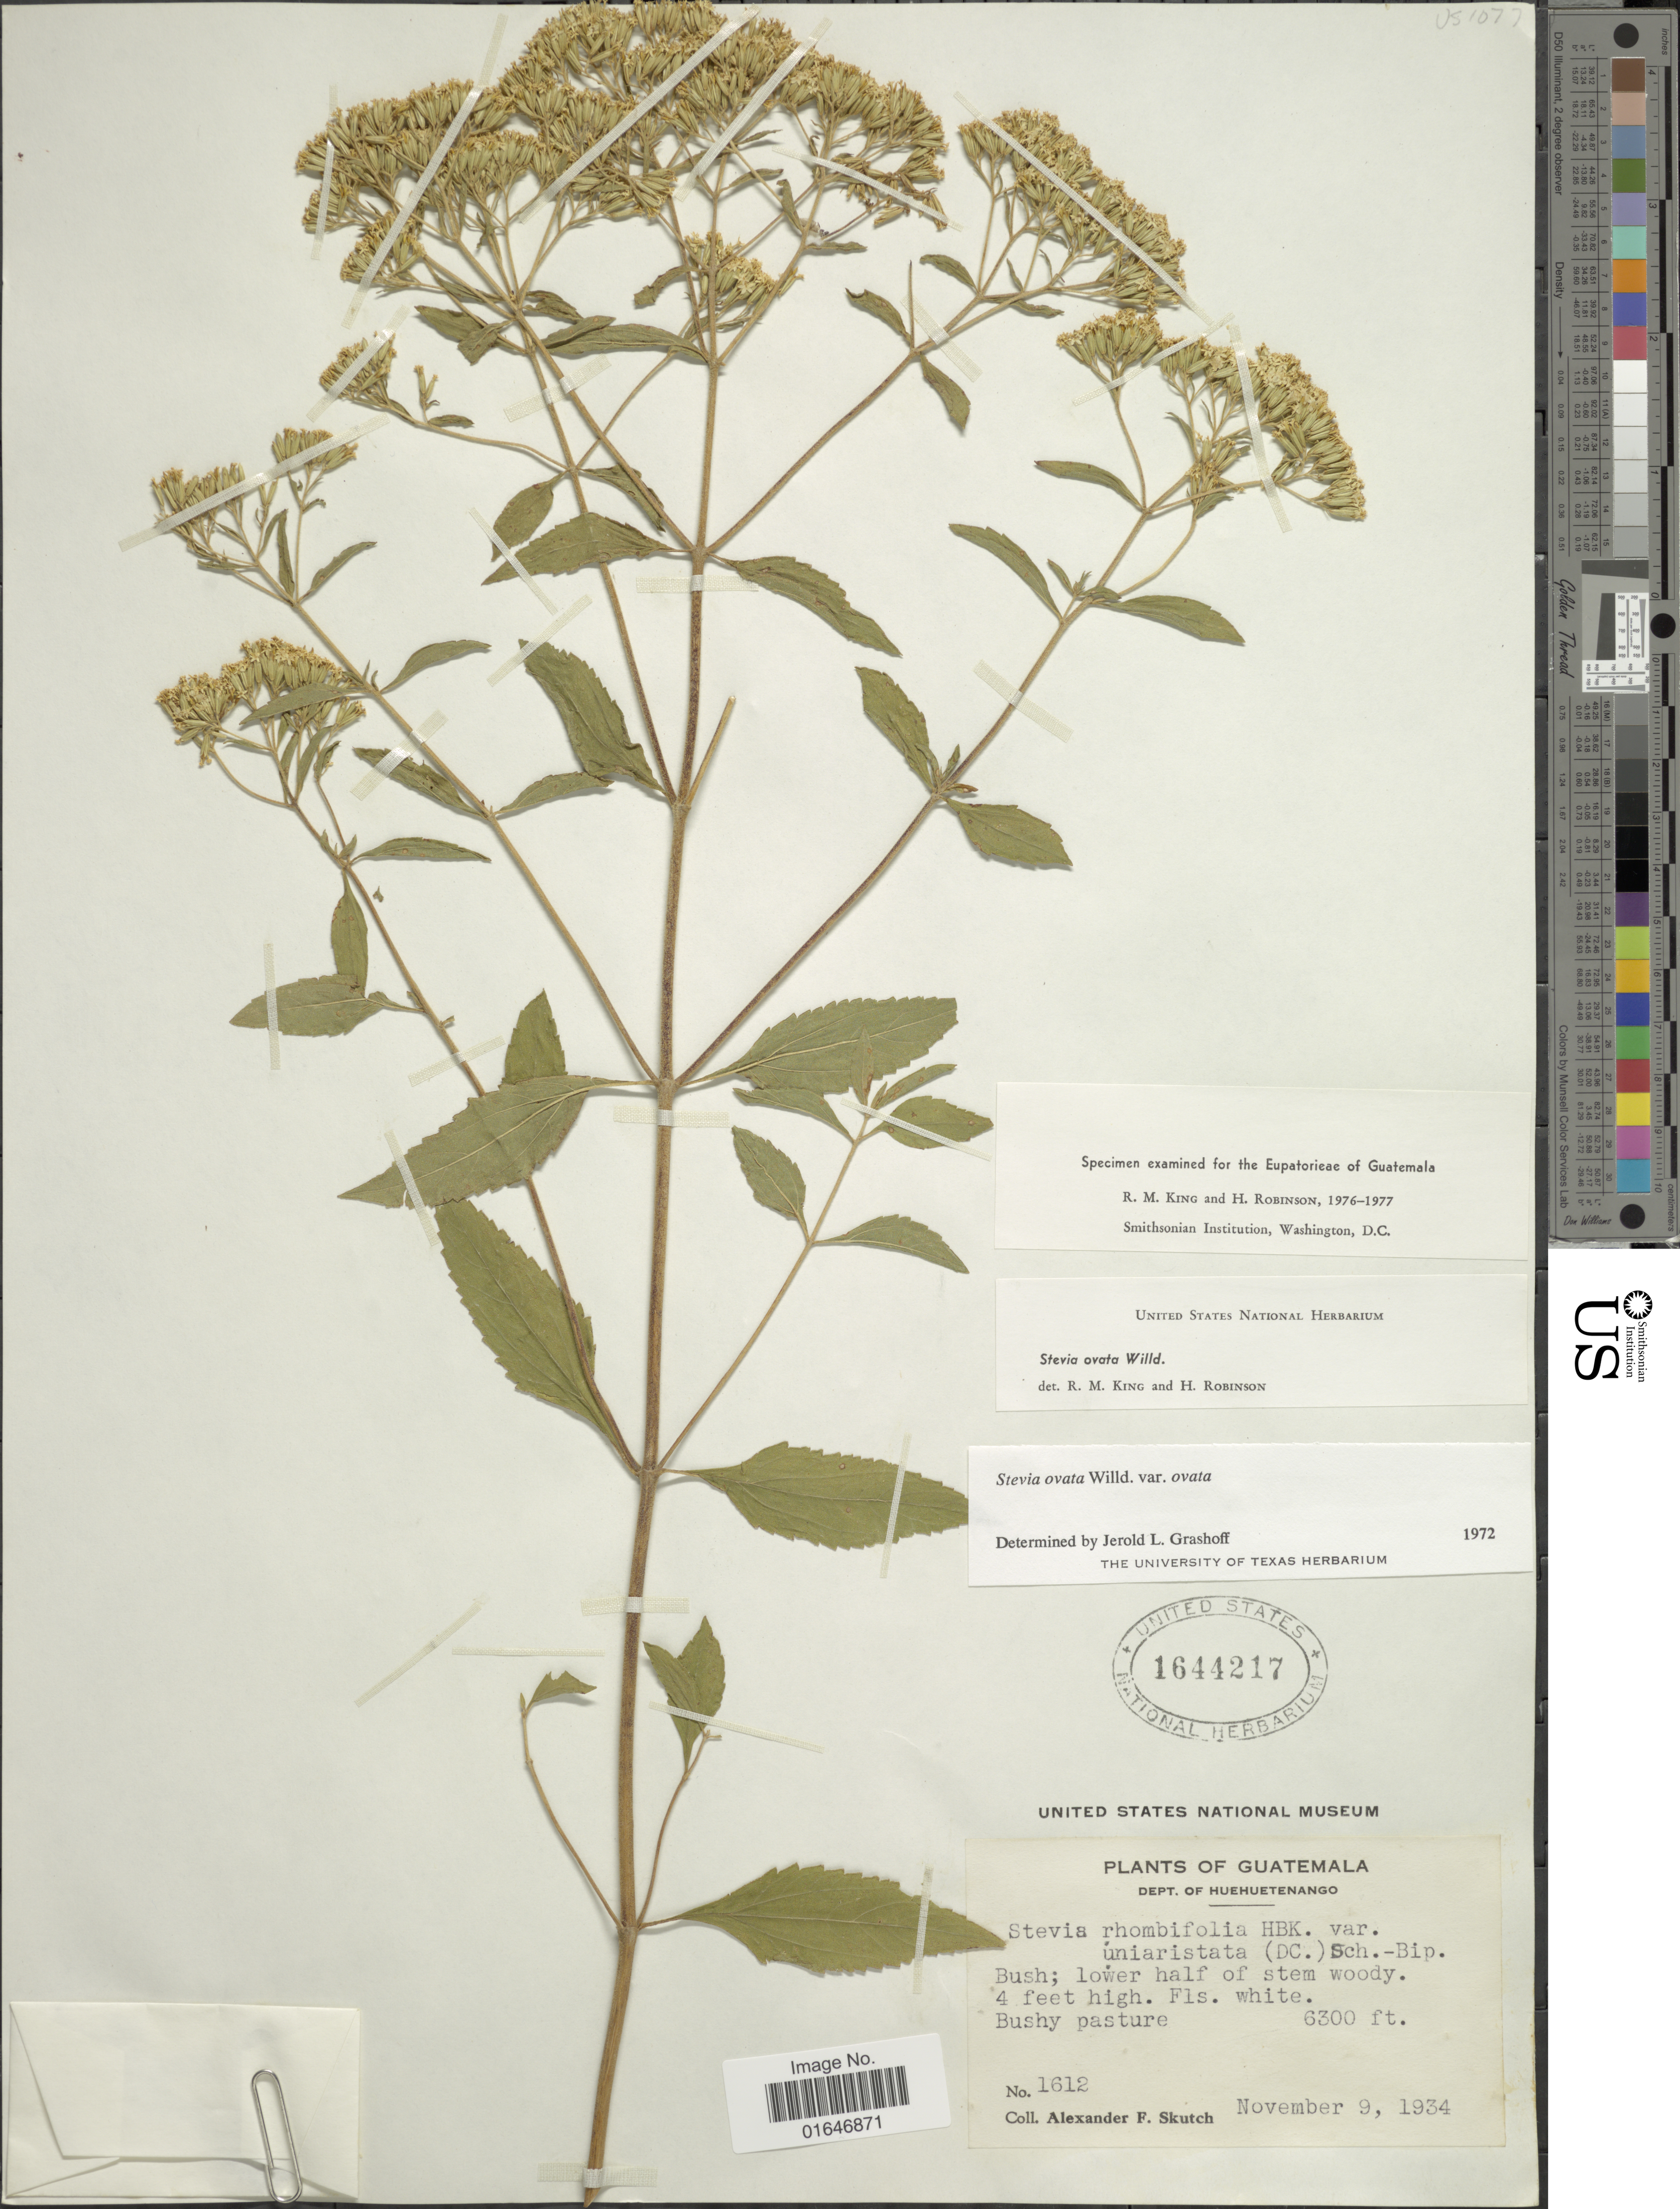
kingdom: Plantae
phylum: Tracheophyta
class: Magnoliopsida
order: Asterales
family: Asteraceae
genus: Stevia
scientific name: Stevia ovata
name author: Willd.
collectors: A. F. Skutch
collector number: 1612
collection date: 1934-11-09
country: Guatemala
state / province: Huehuetenango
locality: Lower half of stem woody.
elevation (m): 1920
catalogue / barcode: US 1644217